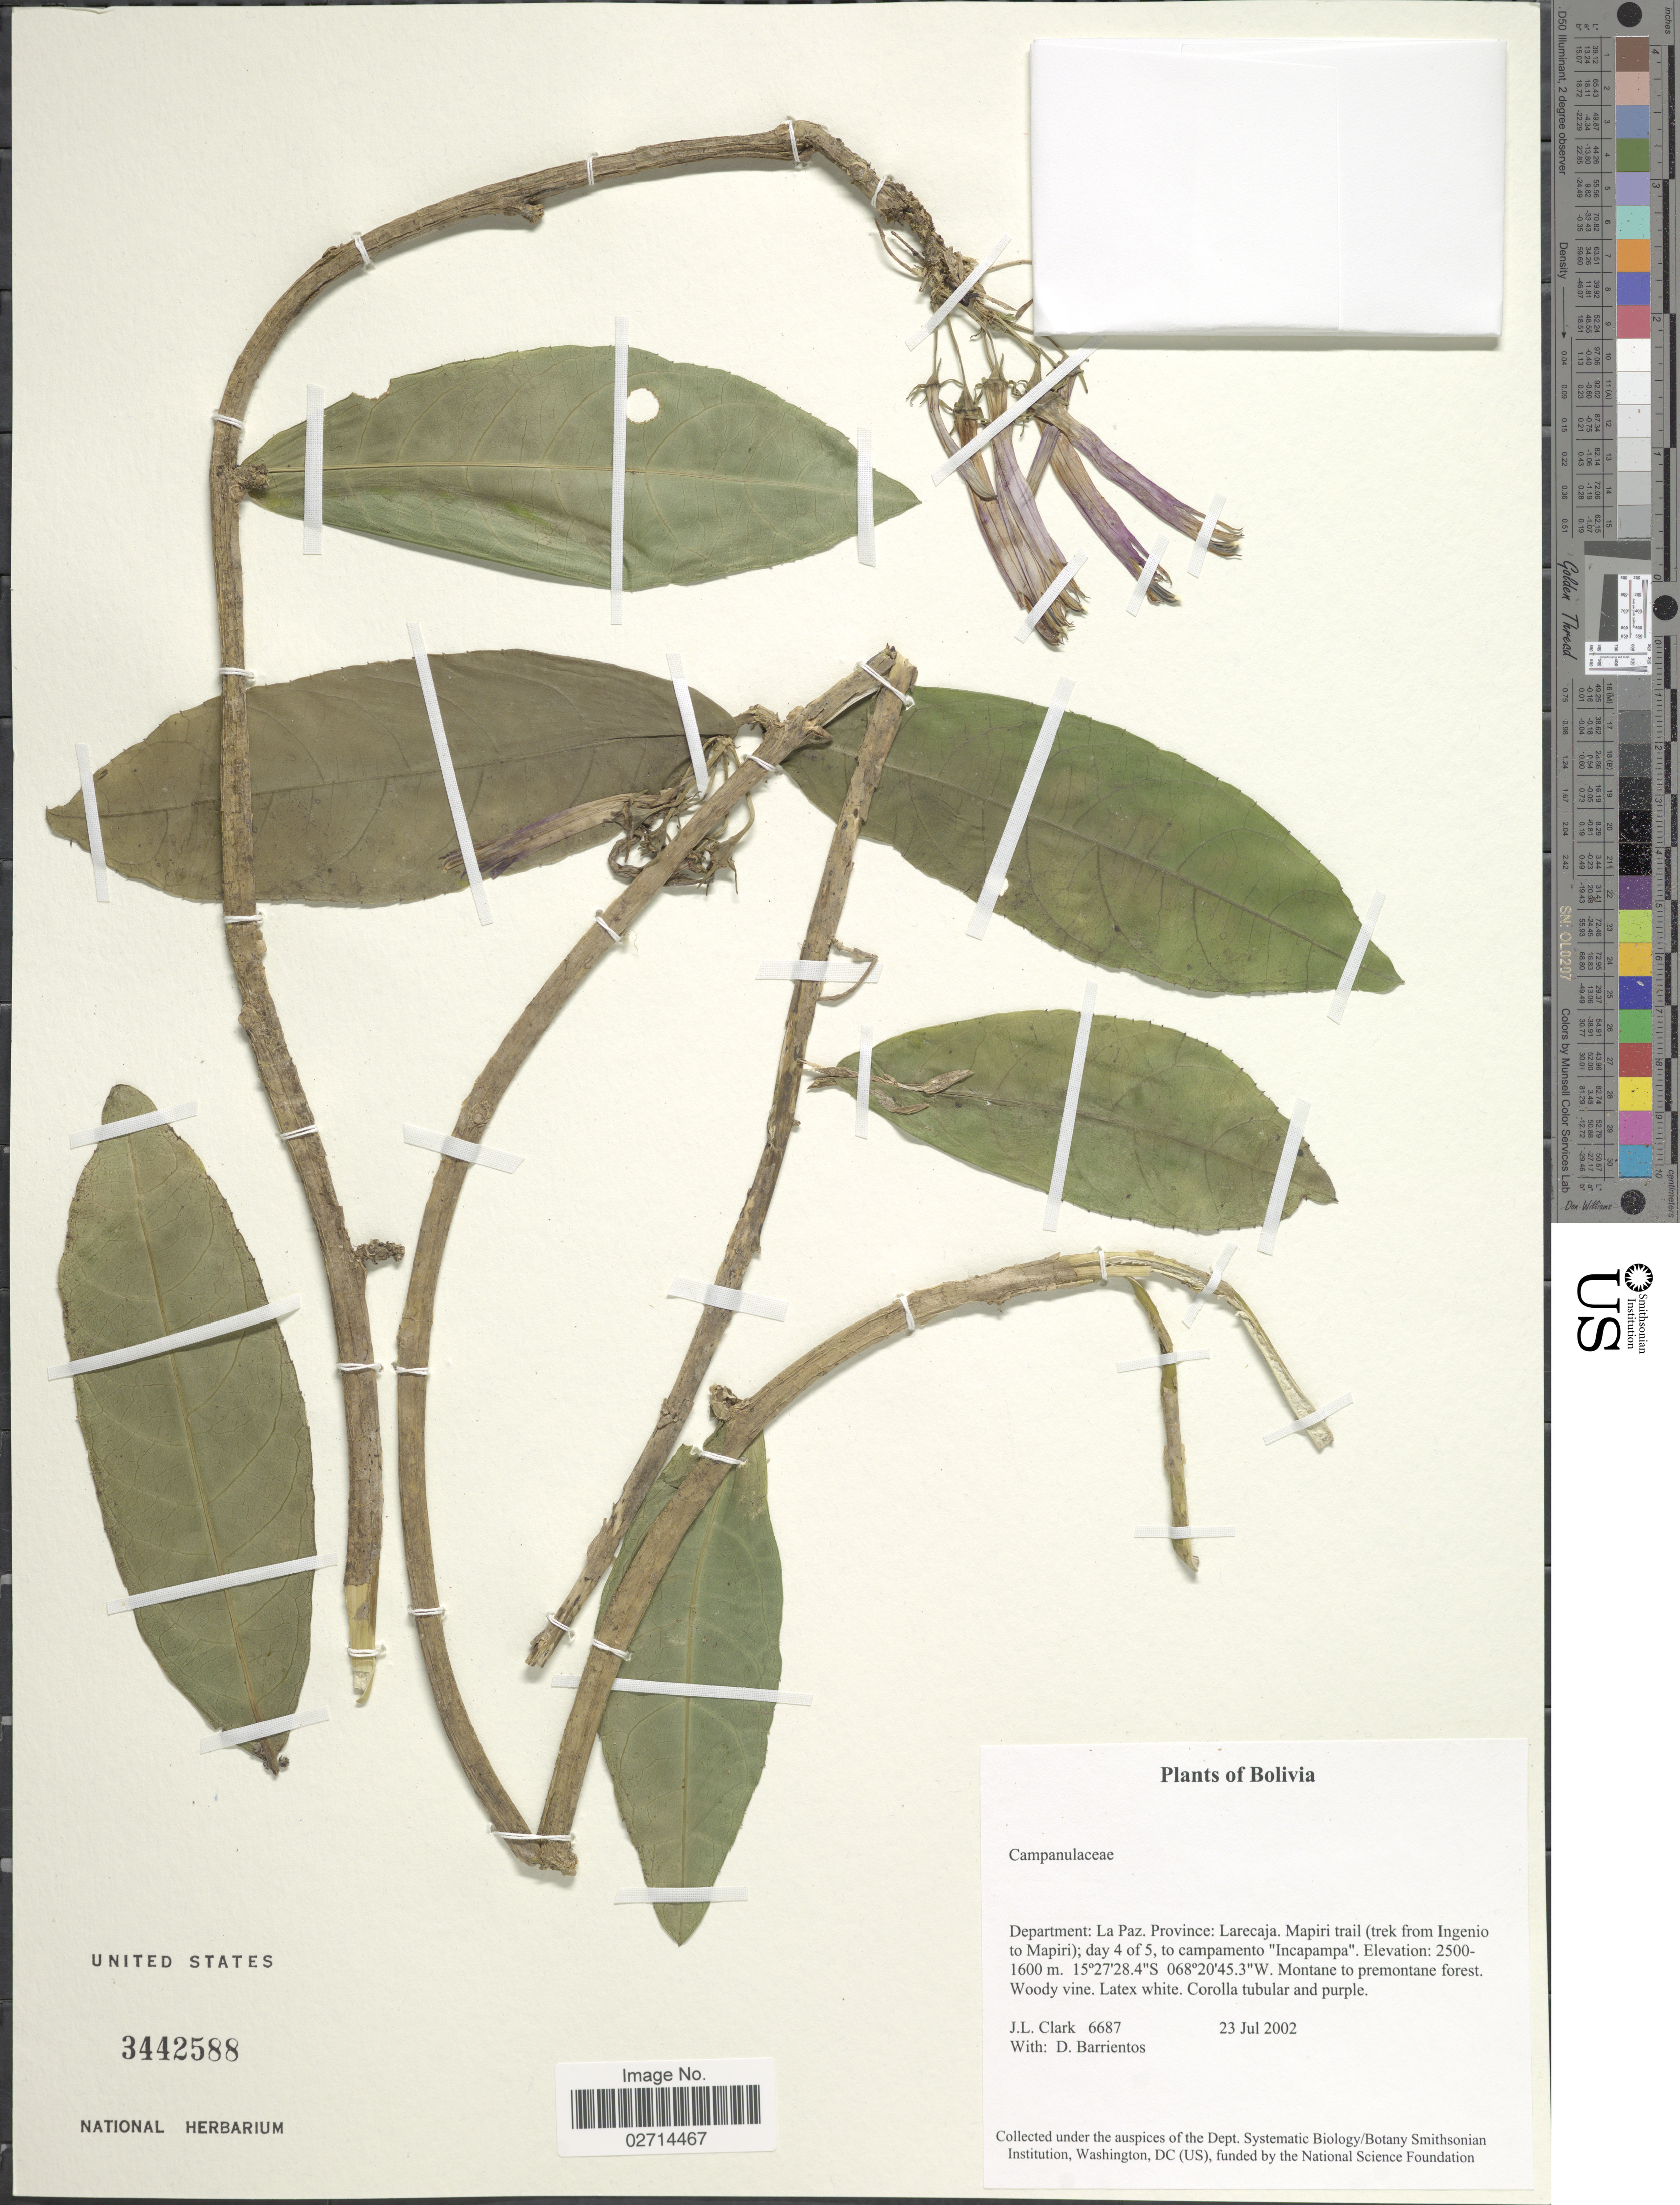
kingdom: Plantae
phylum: Tracheophyta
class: Magnoliopsida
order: Asterales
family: Campanulaceae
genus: Siphocampylus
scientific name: Siphocampylus sp.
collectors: J. L. Clark & D. Barrientos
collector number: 6687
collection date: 2002-07-23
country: Bolivia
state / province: La Paz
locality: Province: Larecaja, Mapiri trail (trek from Ingenio to Mapiri); day 4 of 5, to campamento "Incapampa"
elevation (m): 1600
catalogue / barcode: US 3442588